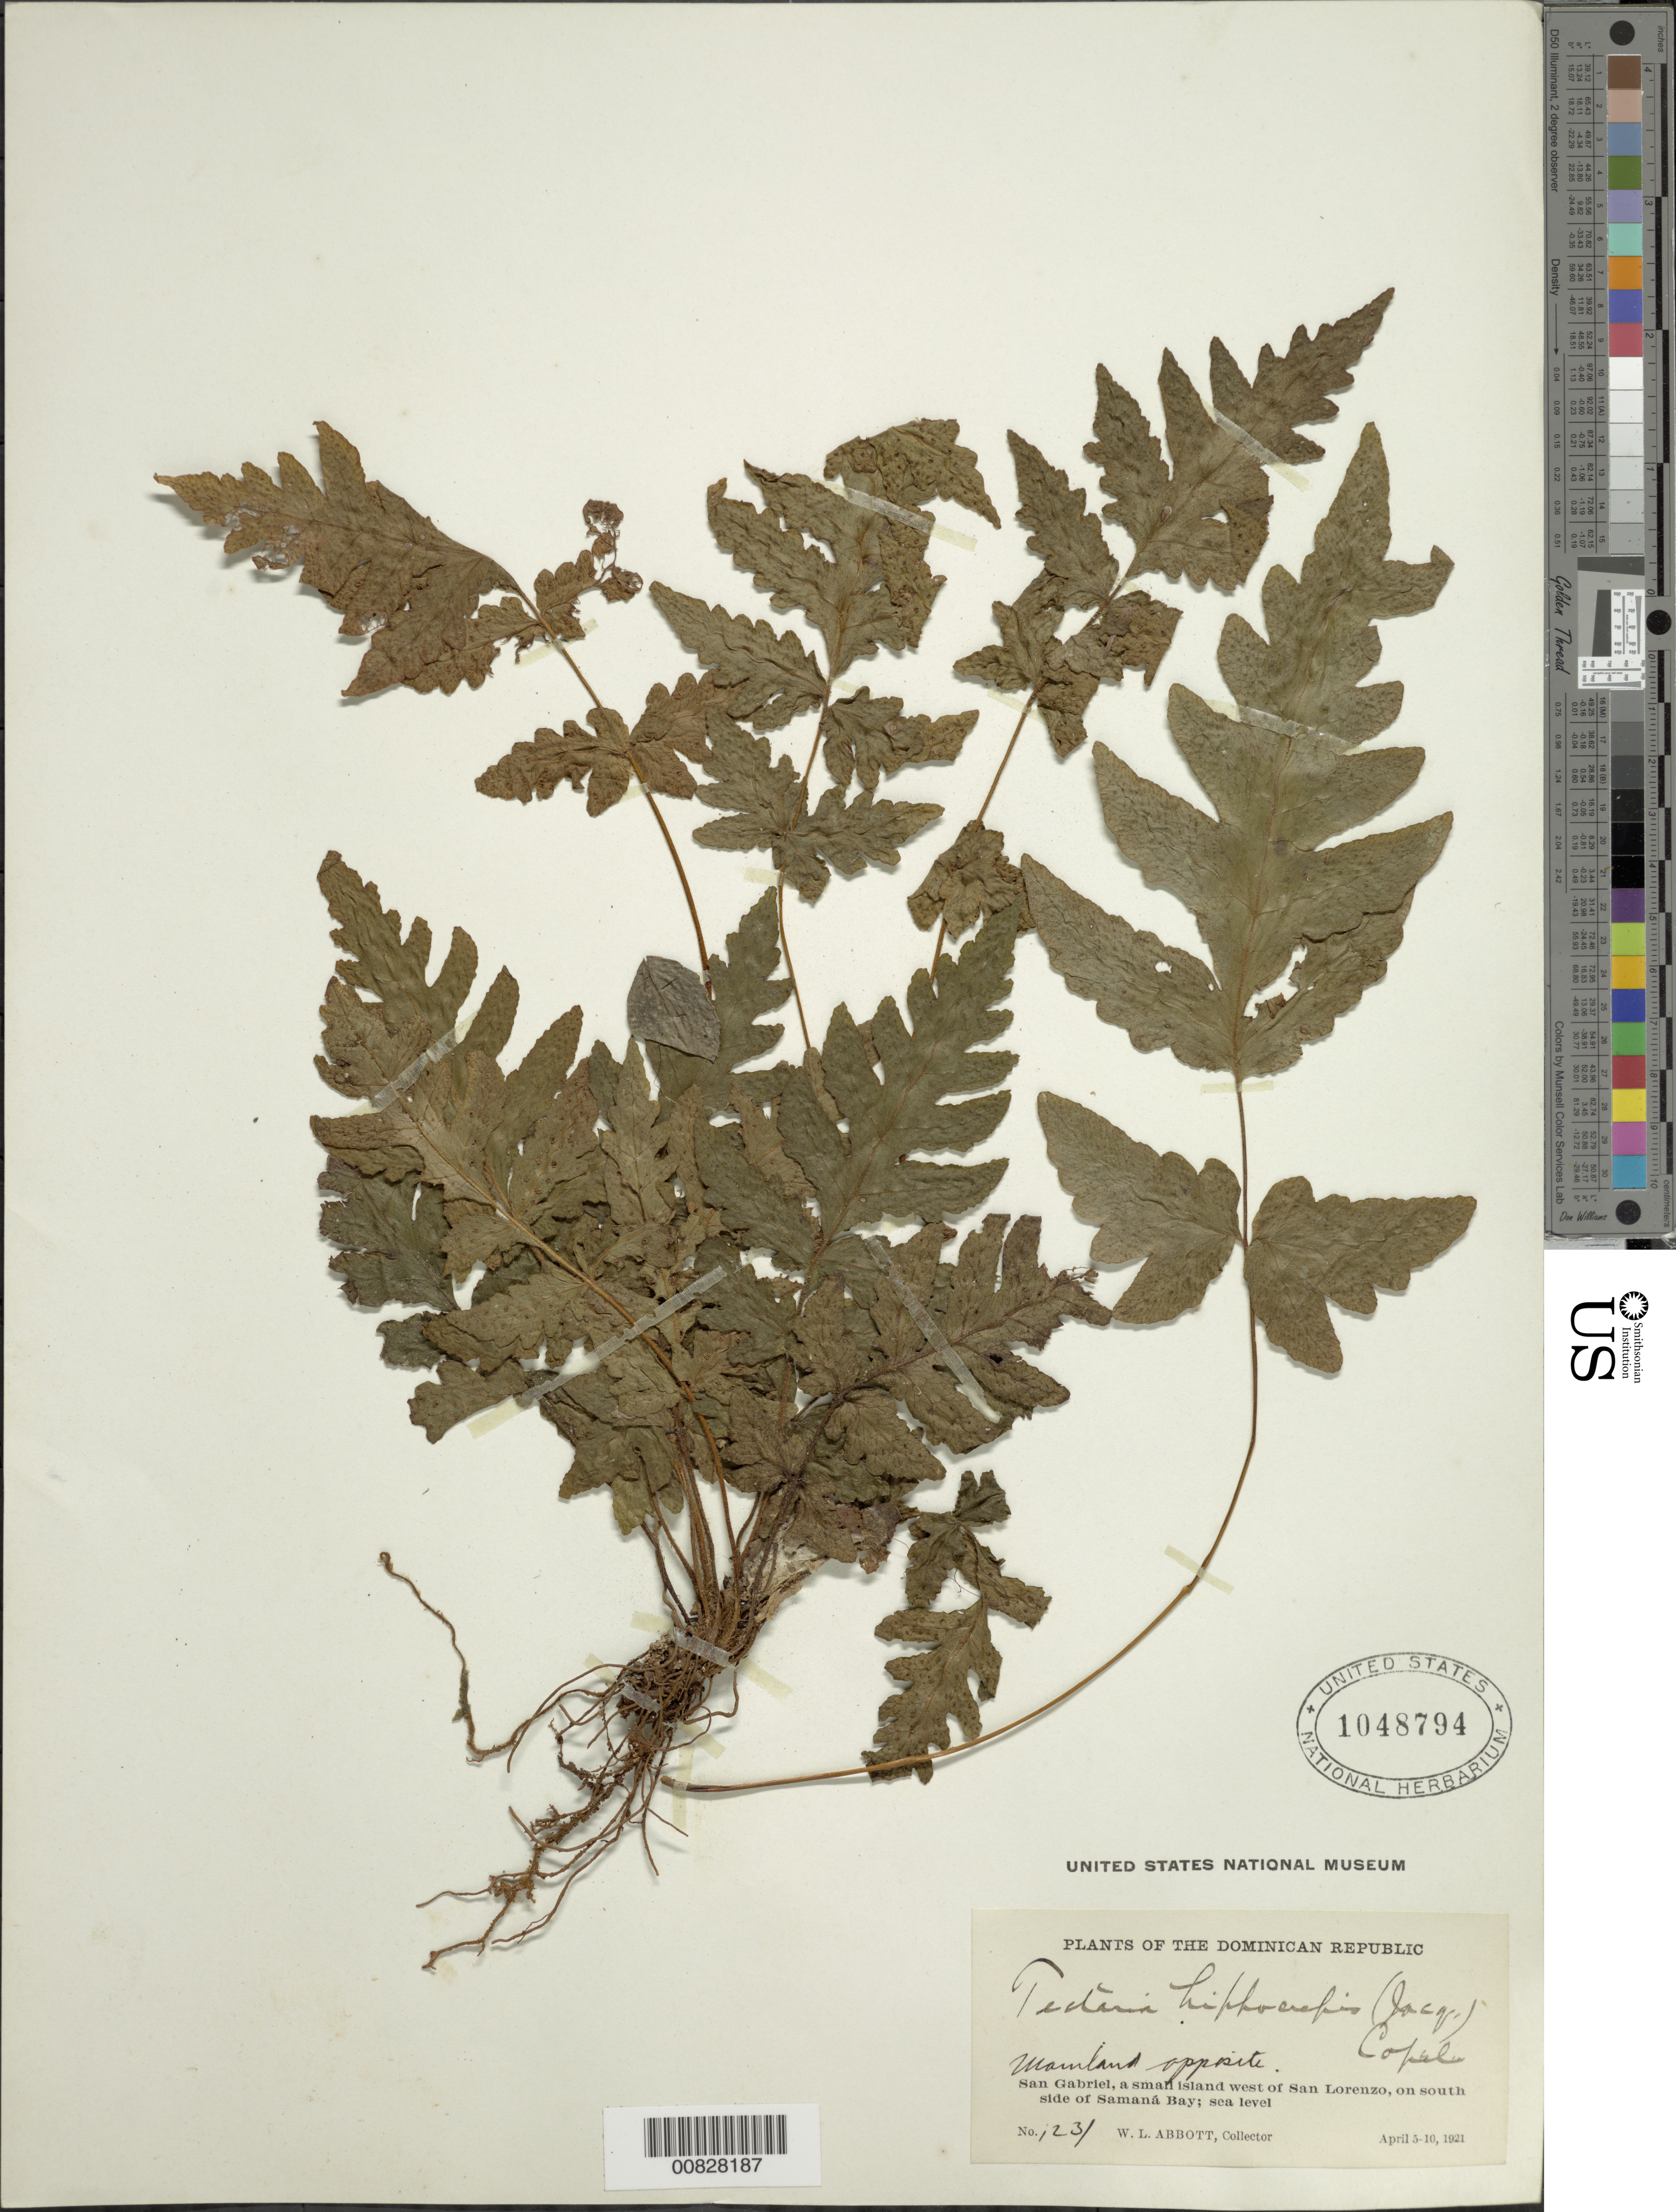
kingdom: Plantae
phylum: Tracheophyta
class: Polypodiopsida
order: Polypodiales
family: Tectariaceae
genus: Tectaria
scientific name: Tectaria cicutaria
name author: (L.) Copel.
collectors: W. L. Abbott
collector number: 1231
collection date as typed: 05 Apr 1921 to 10 Apr 1921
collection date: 1921-04-05/1921-04-10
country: Dominican Republic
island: Hispaniola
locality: San Gabriel, a small island W of San Lorenzo, on S side of Samaná Bay; mainland opposite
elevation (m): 0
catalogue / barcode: US 1048794